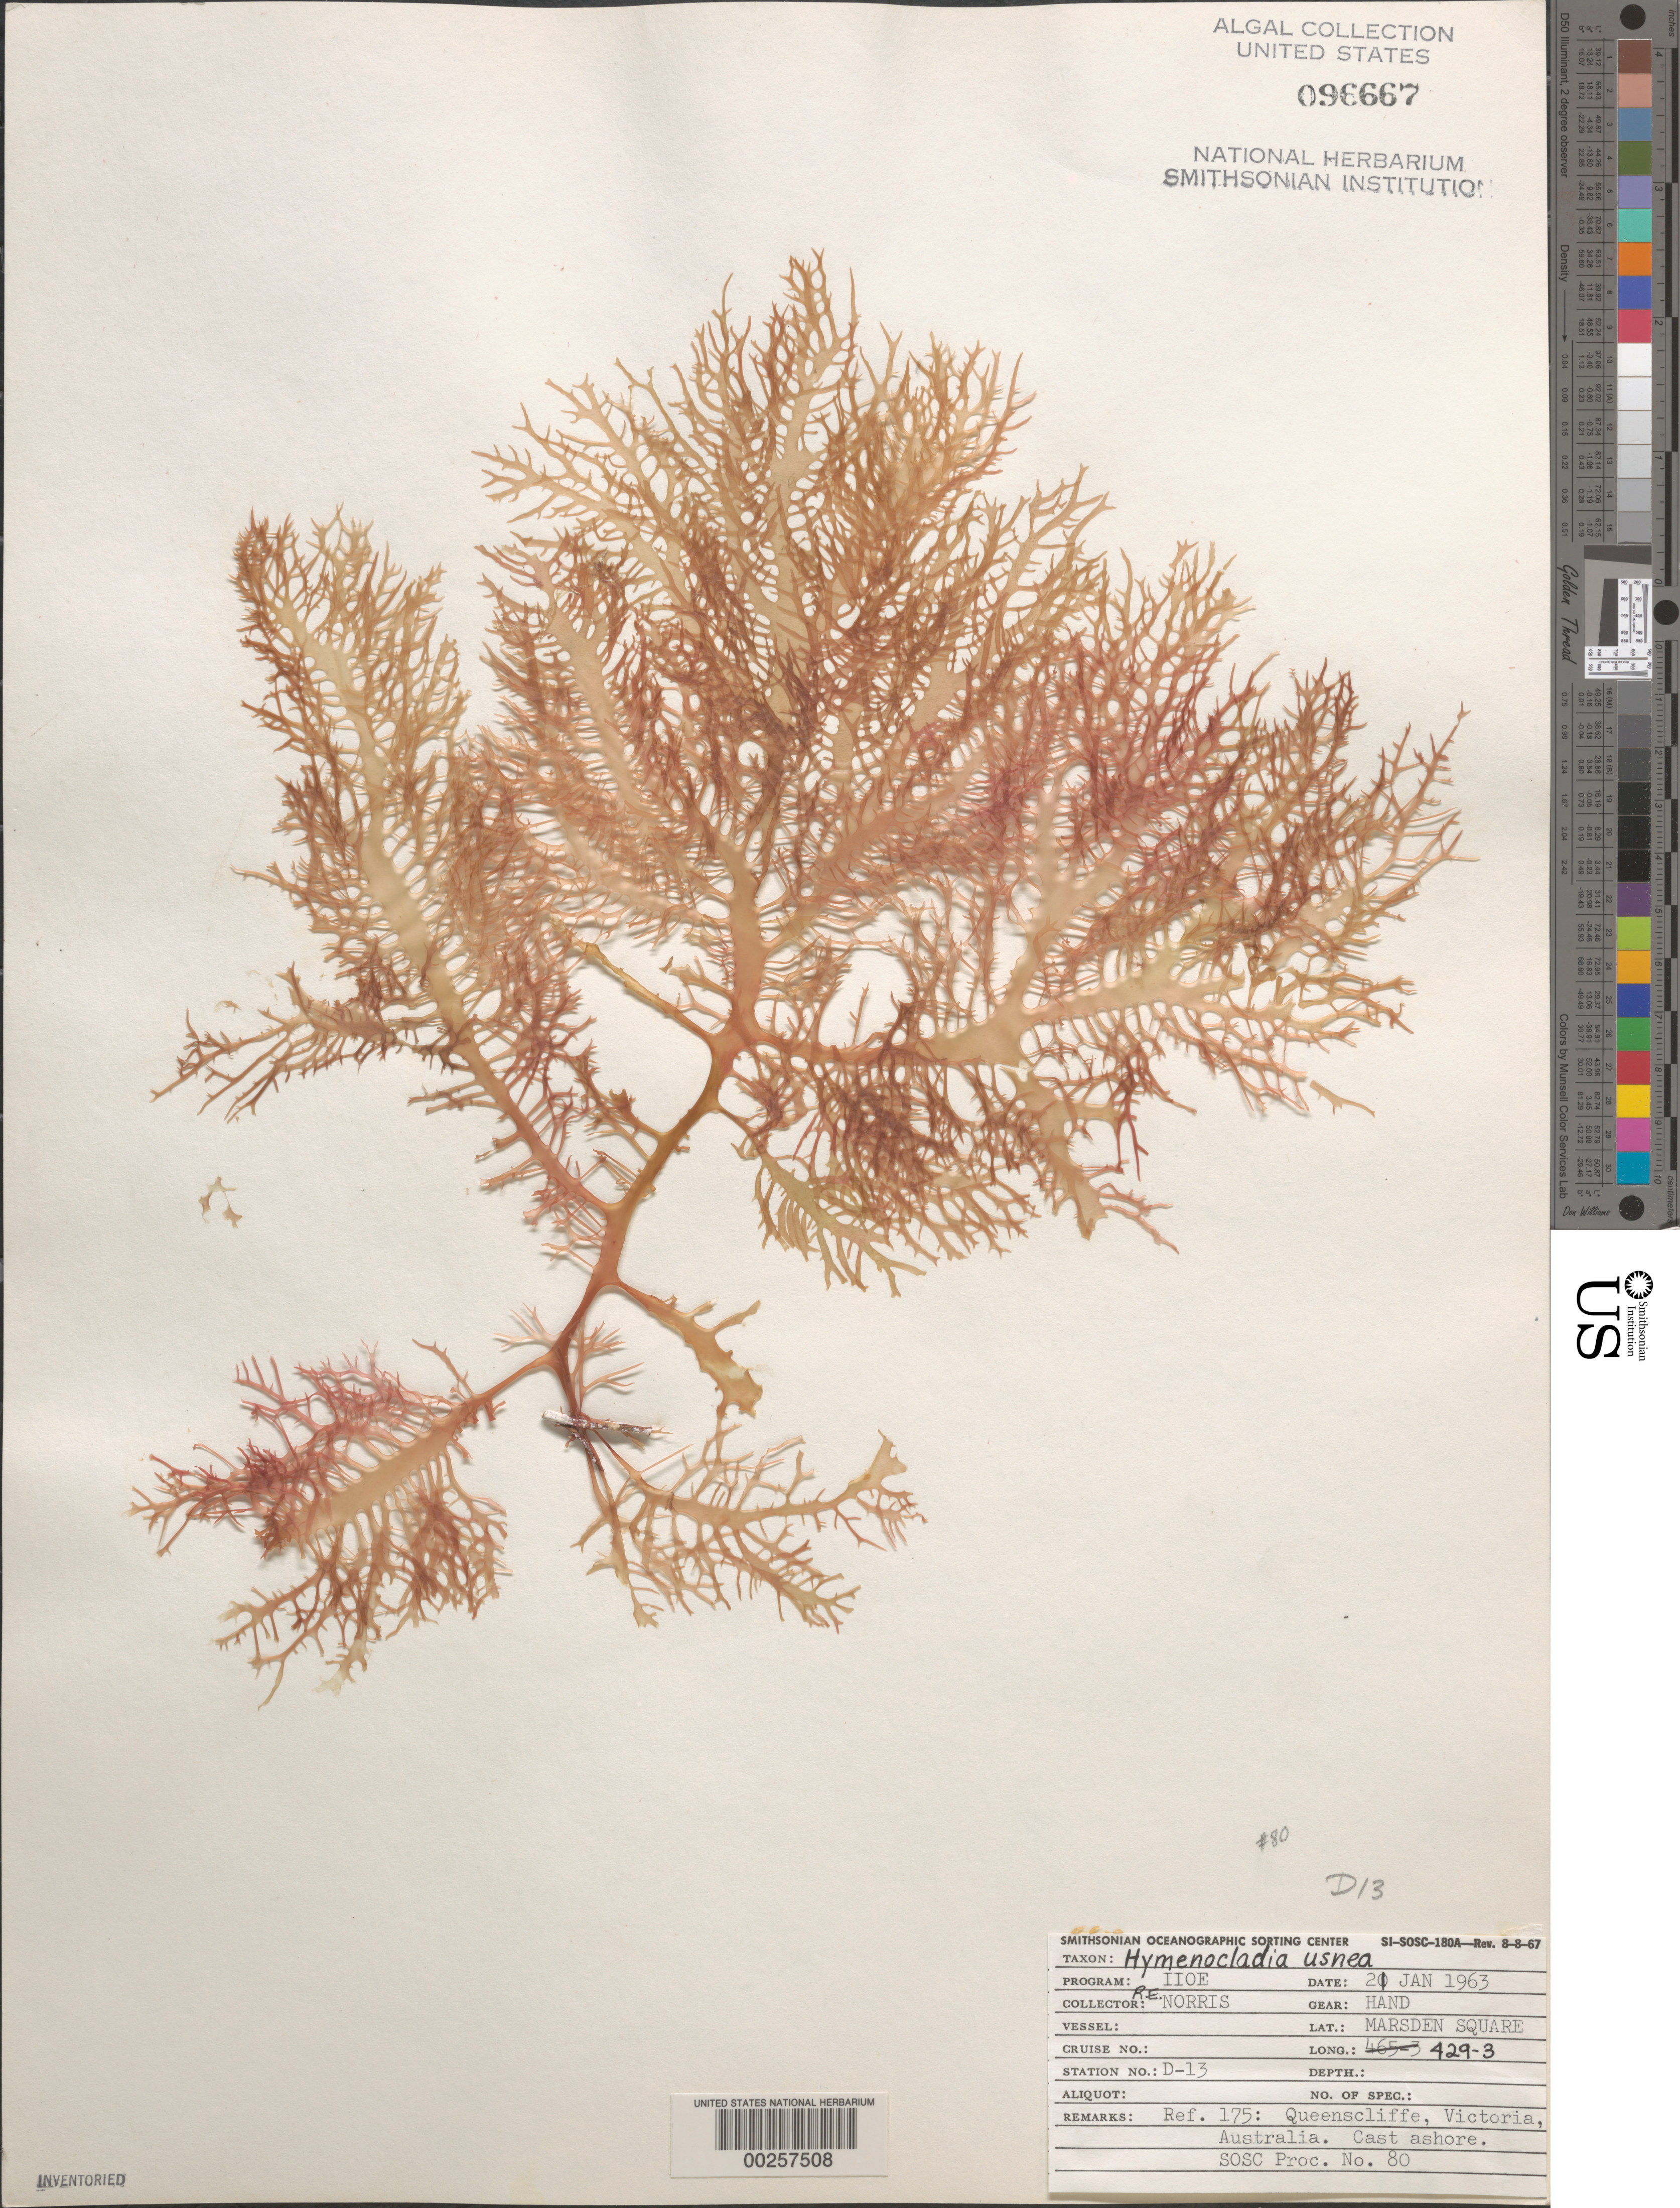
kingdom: Plantae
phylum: Rhodophyta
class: Florideophyceae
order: Rhodymeniales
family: Hymenocladiaceae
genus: Hymenocladia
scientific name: Hymenocladia usnea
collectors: R. E. Norris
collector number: Station D-13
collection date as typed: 21 Jan 1963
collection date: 1963-01-21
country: Australia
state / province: Victoria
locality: Queenscliffe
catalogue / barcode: US 96667